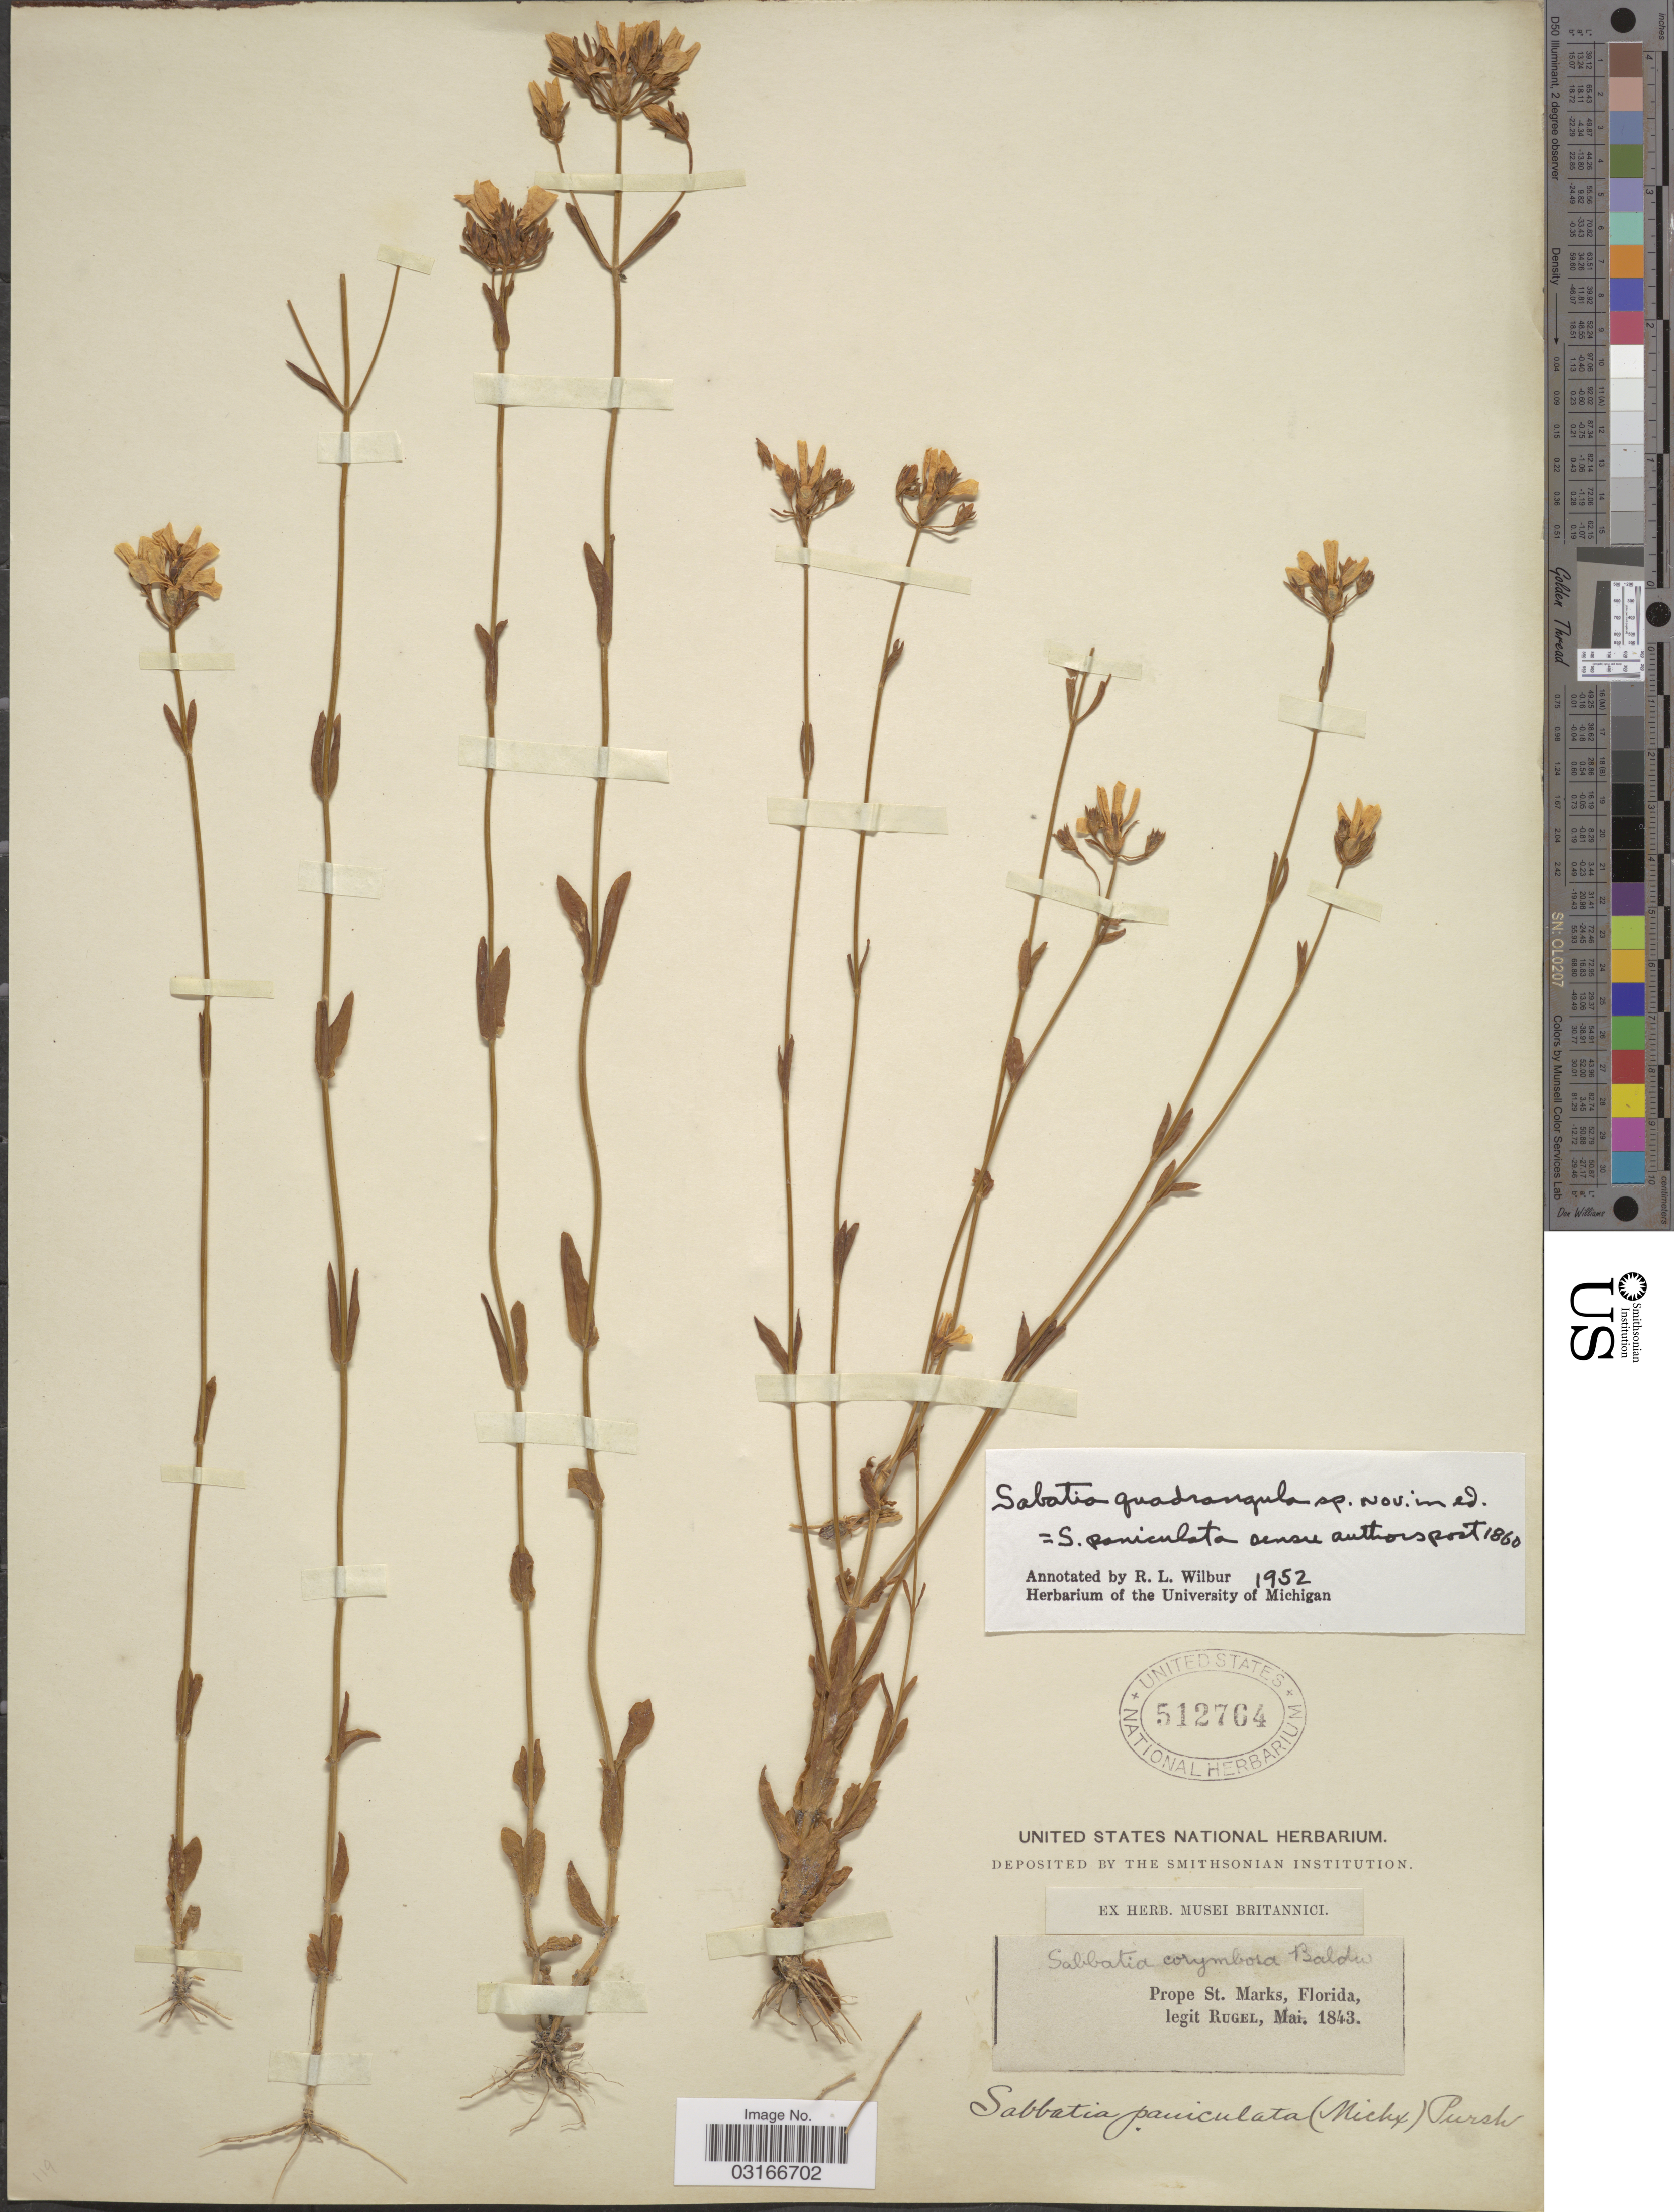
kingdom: Plantae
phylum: Tracheophyta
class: Magnoliopsida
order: Gentianales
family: Gentianaceae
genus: Sabatia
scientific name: Sabatia quadrangula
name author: Wilbur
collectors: Rugel, --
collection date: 1843-05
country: United States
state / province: Florida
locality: Prope St. Marks.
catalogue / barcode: US 512764